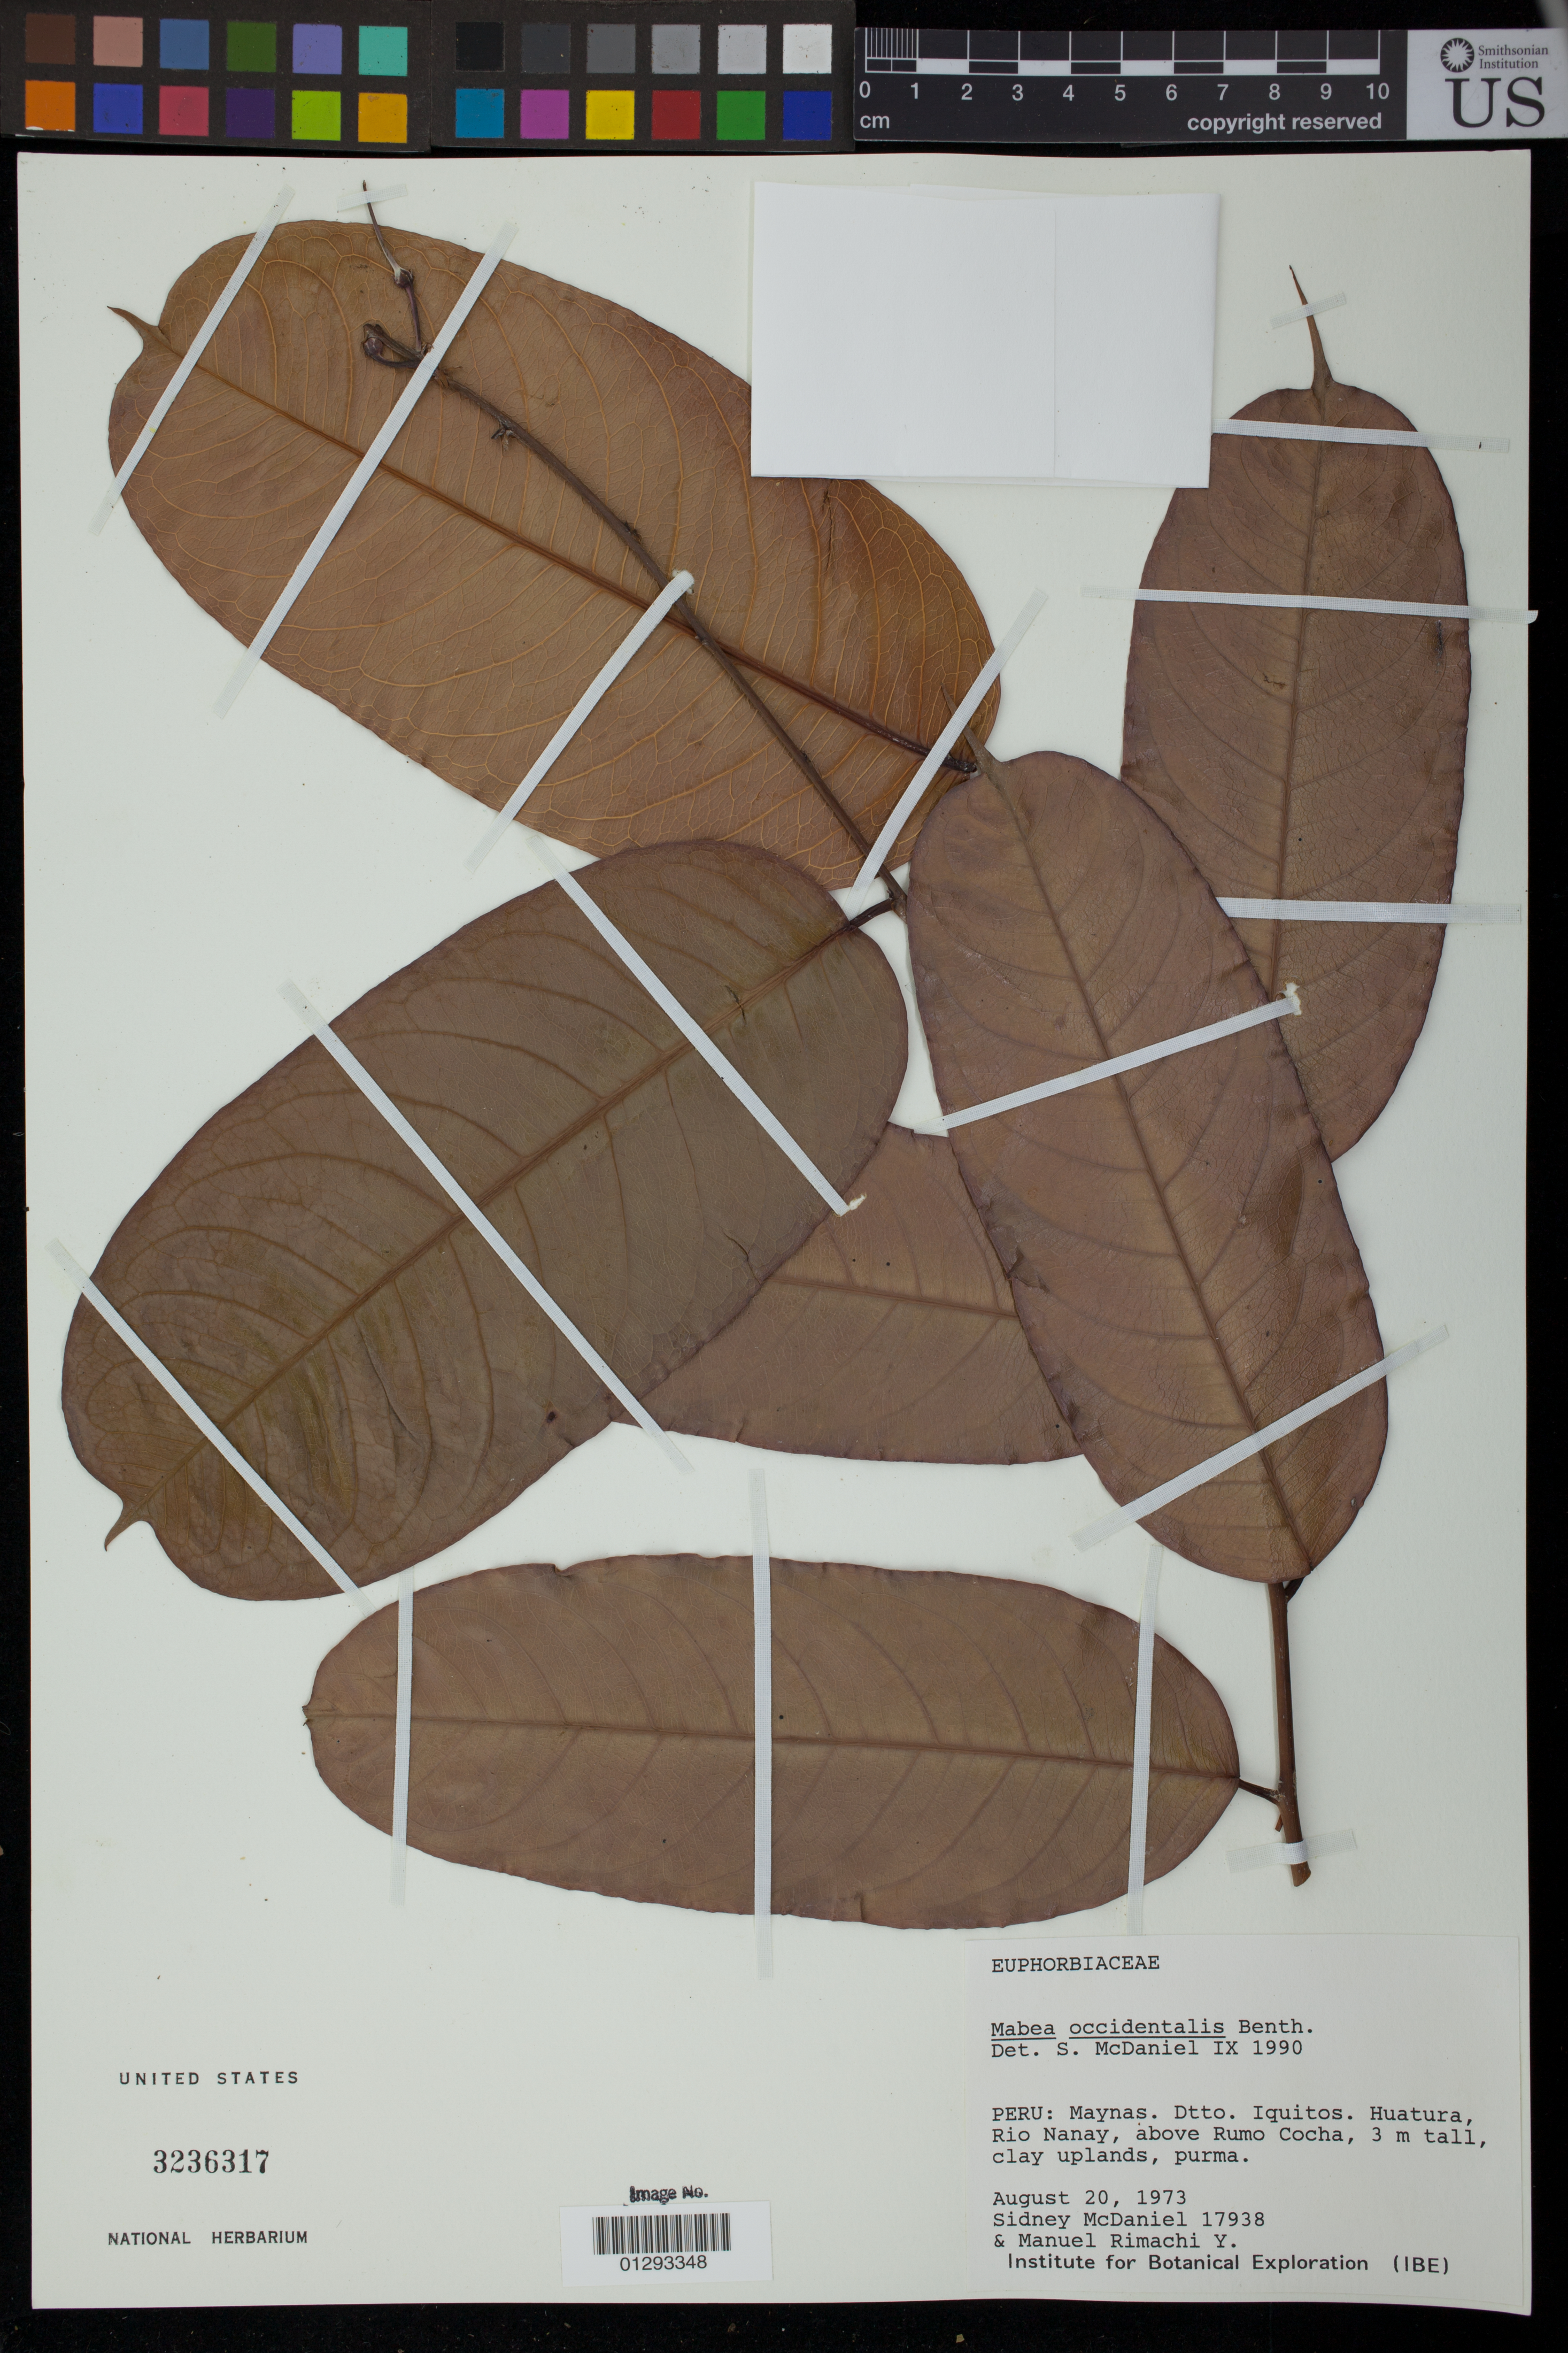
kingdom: Plantae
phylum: Tracheophyta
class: Magnoliopsida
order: Malpighiales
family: Euphorbiaceae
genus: Mabea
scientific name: Mabea occidentalis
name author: Benth.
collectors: S. McDaniel & M. Rimachi Y.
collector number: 17938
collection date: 1973-08-20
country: Peru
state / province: Loreto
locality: Maynas. Dtto. Iquitos. Huatura, Rio Nanay, above Rumo Cocha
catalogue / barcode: US 3236317